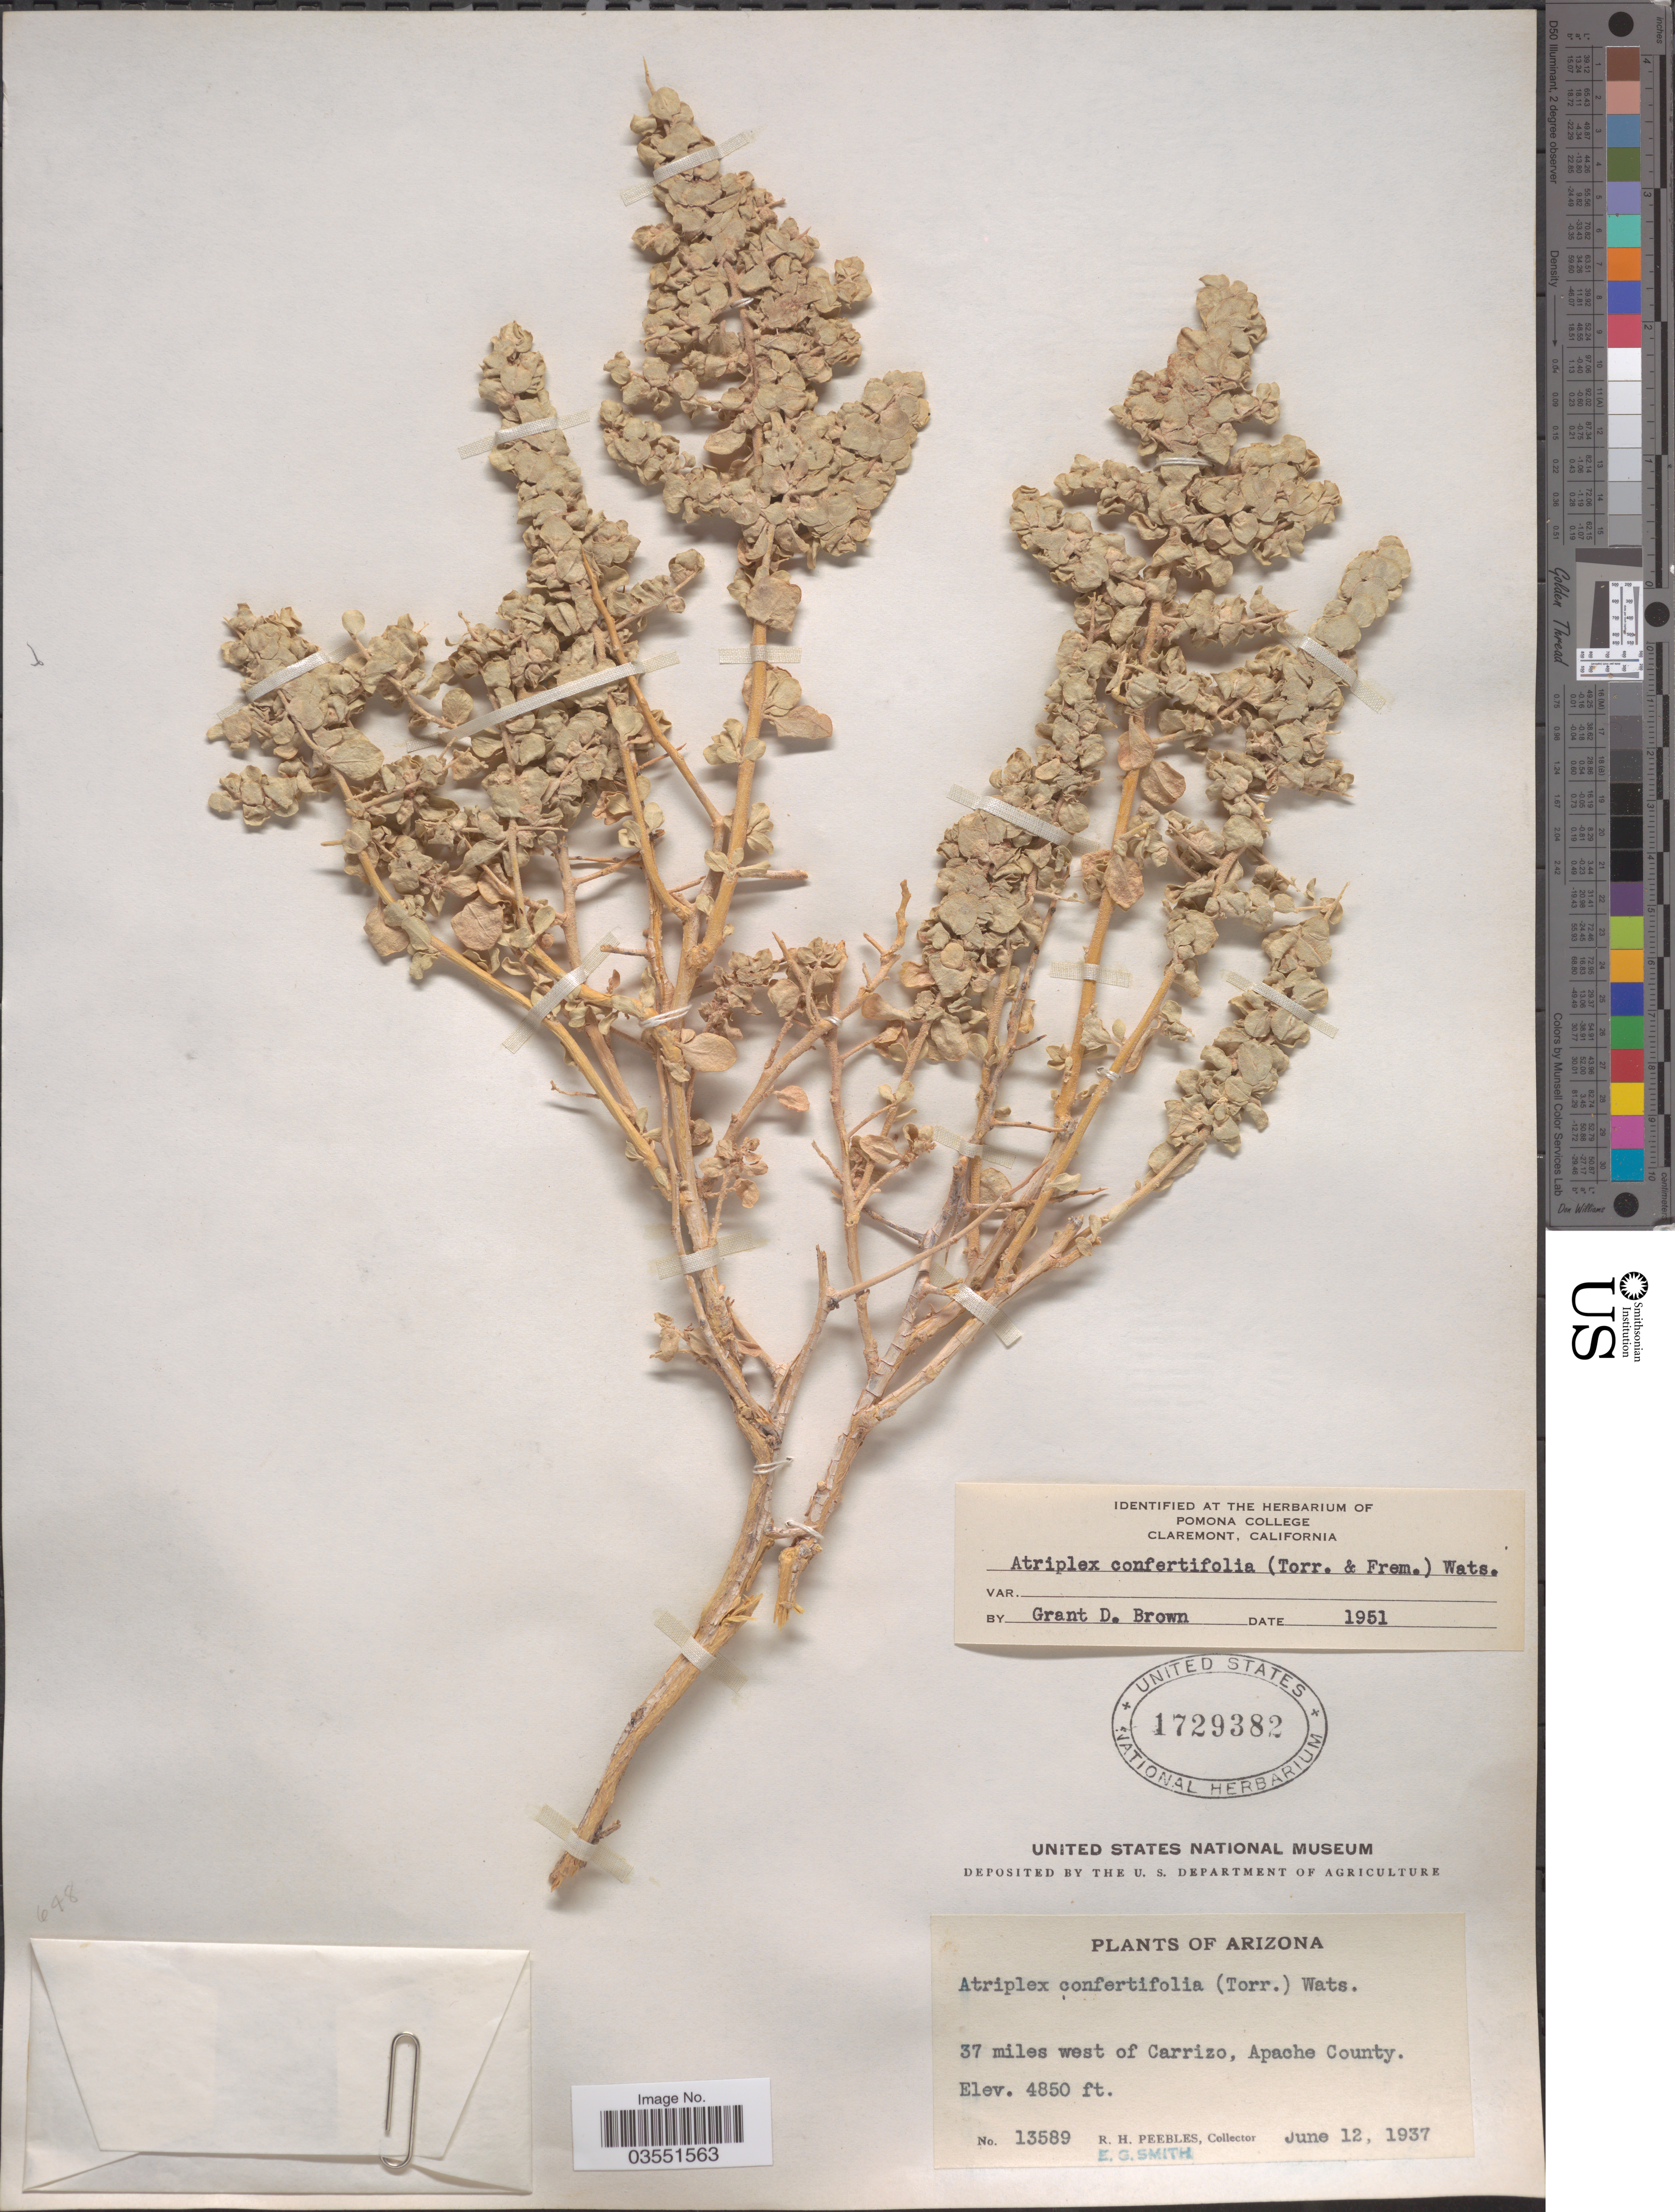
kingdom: Plantae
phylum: Tracheophyta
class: Magnoliopsida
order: Caryophyllales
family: Amaranthaceae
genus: Atriplex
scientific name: Atriplex confertifolia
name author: (Torr. & Frém.) S. Watson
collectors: R. H. Peebles & E. G. Smith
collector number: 13589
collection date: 1937-06-12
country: United States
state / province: Arizona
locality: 37 miles west of Carrizo, Apache County.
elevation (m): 1478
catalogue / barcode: US 1729382